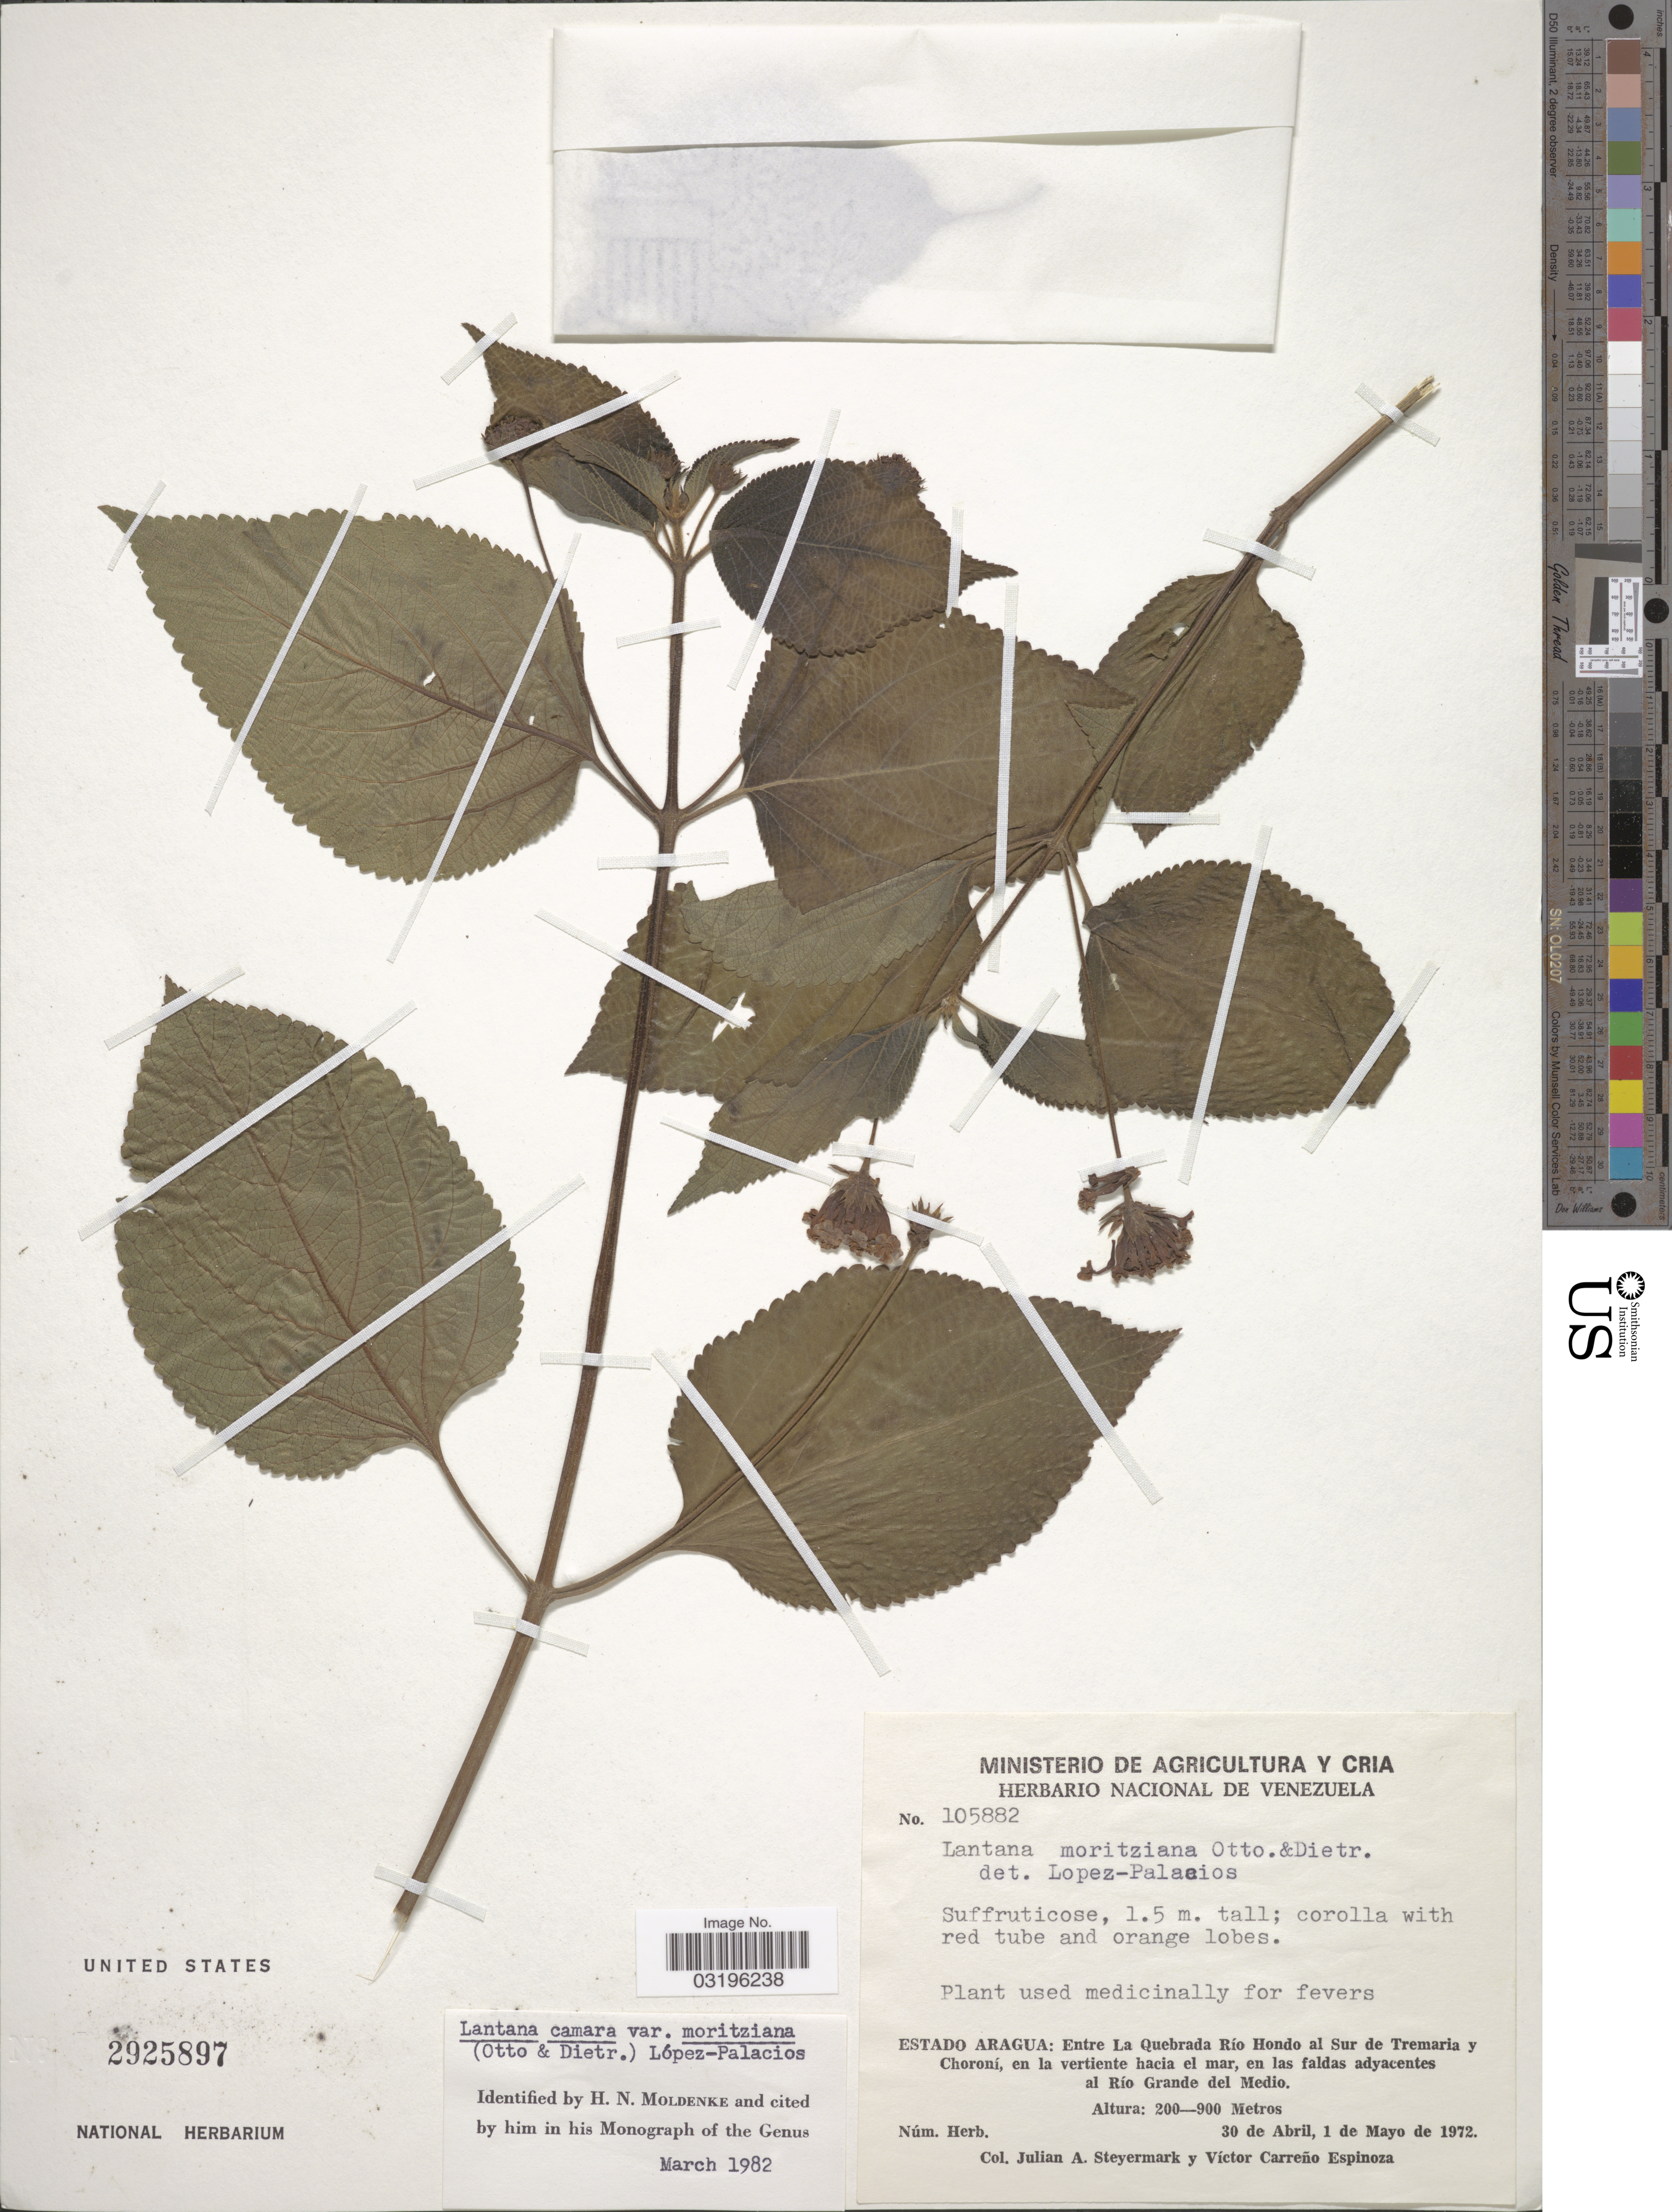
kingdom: Plantae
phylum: Tracheophyta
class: Magnoliopsida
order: Lamiales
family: Verbenaceae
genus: Lantana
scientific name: Lantana camara var. moritziana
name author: (Otto & A. Dietr.) López-Pal.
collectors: J. Steyermark & V. Carreño E.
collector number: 105882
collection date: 1972-04-30/1972-05-01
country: Venezuela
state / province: Aragua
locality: Entre La Quebrada Río Hondo al Sur de Tremaria y Choroní, en la vertiente hacia el mar, en las faldas adyacentes al Río Grande del Medio.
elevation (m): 200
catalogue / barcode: US 2925897